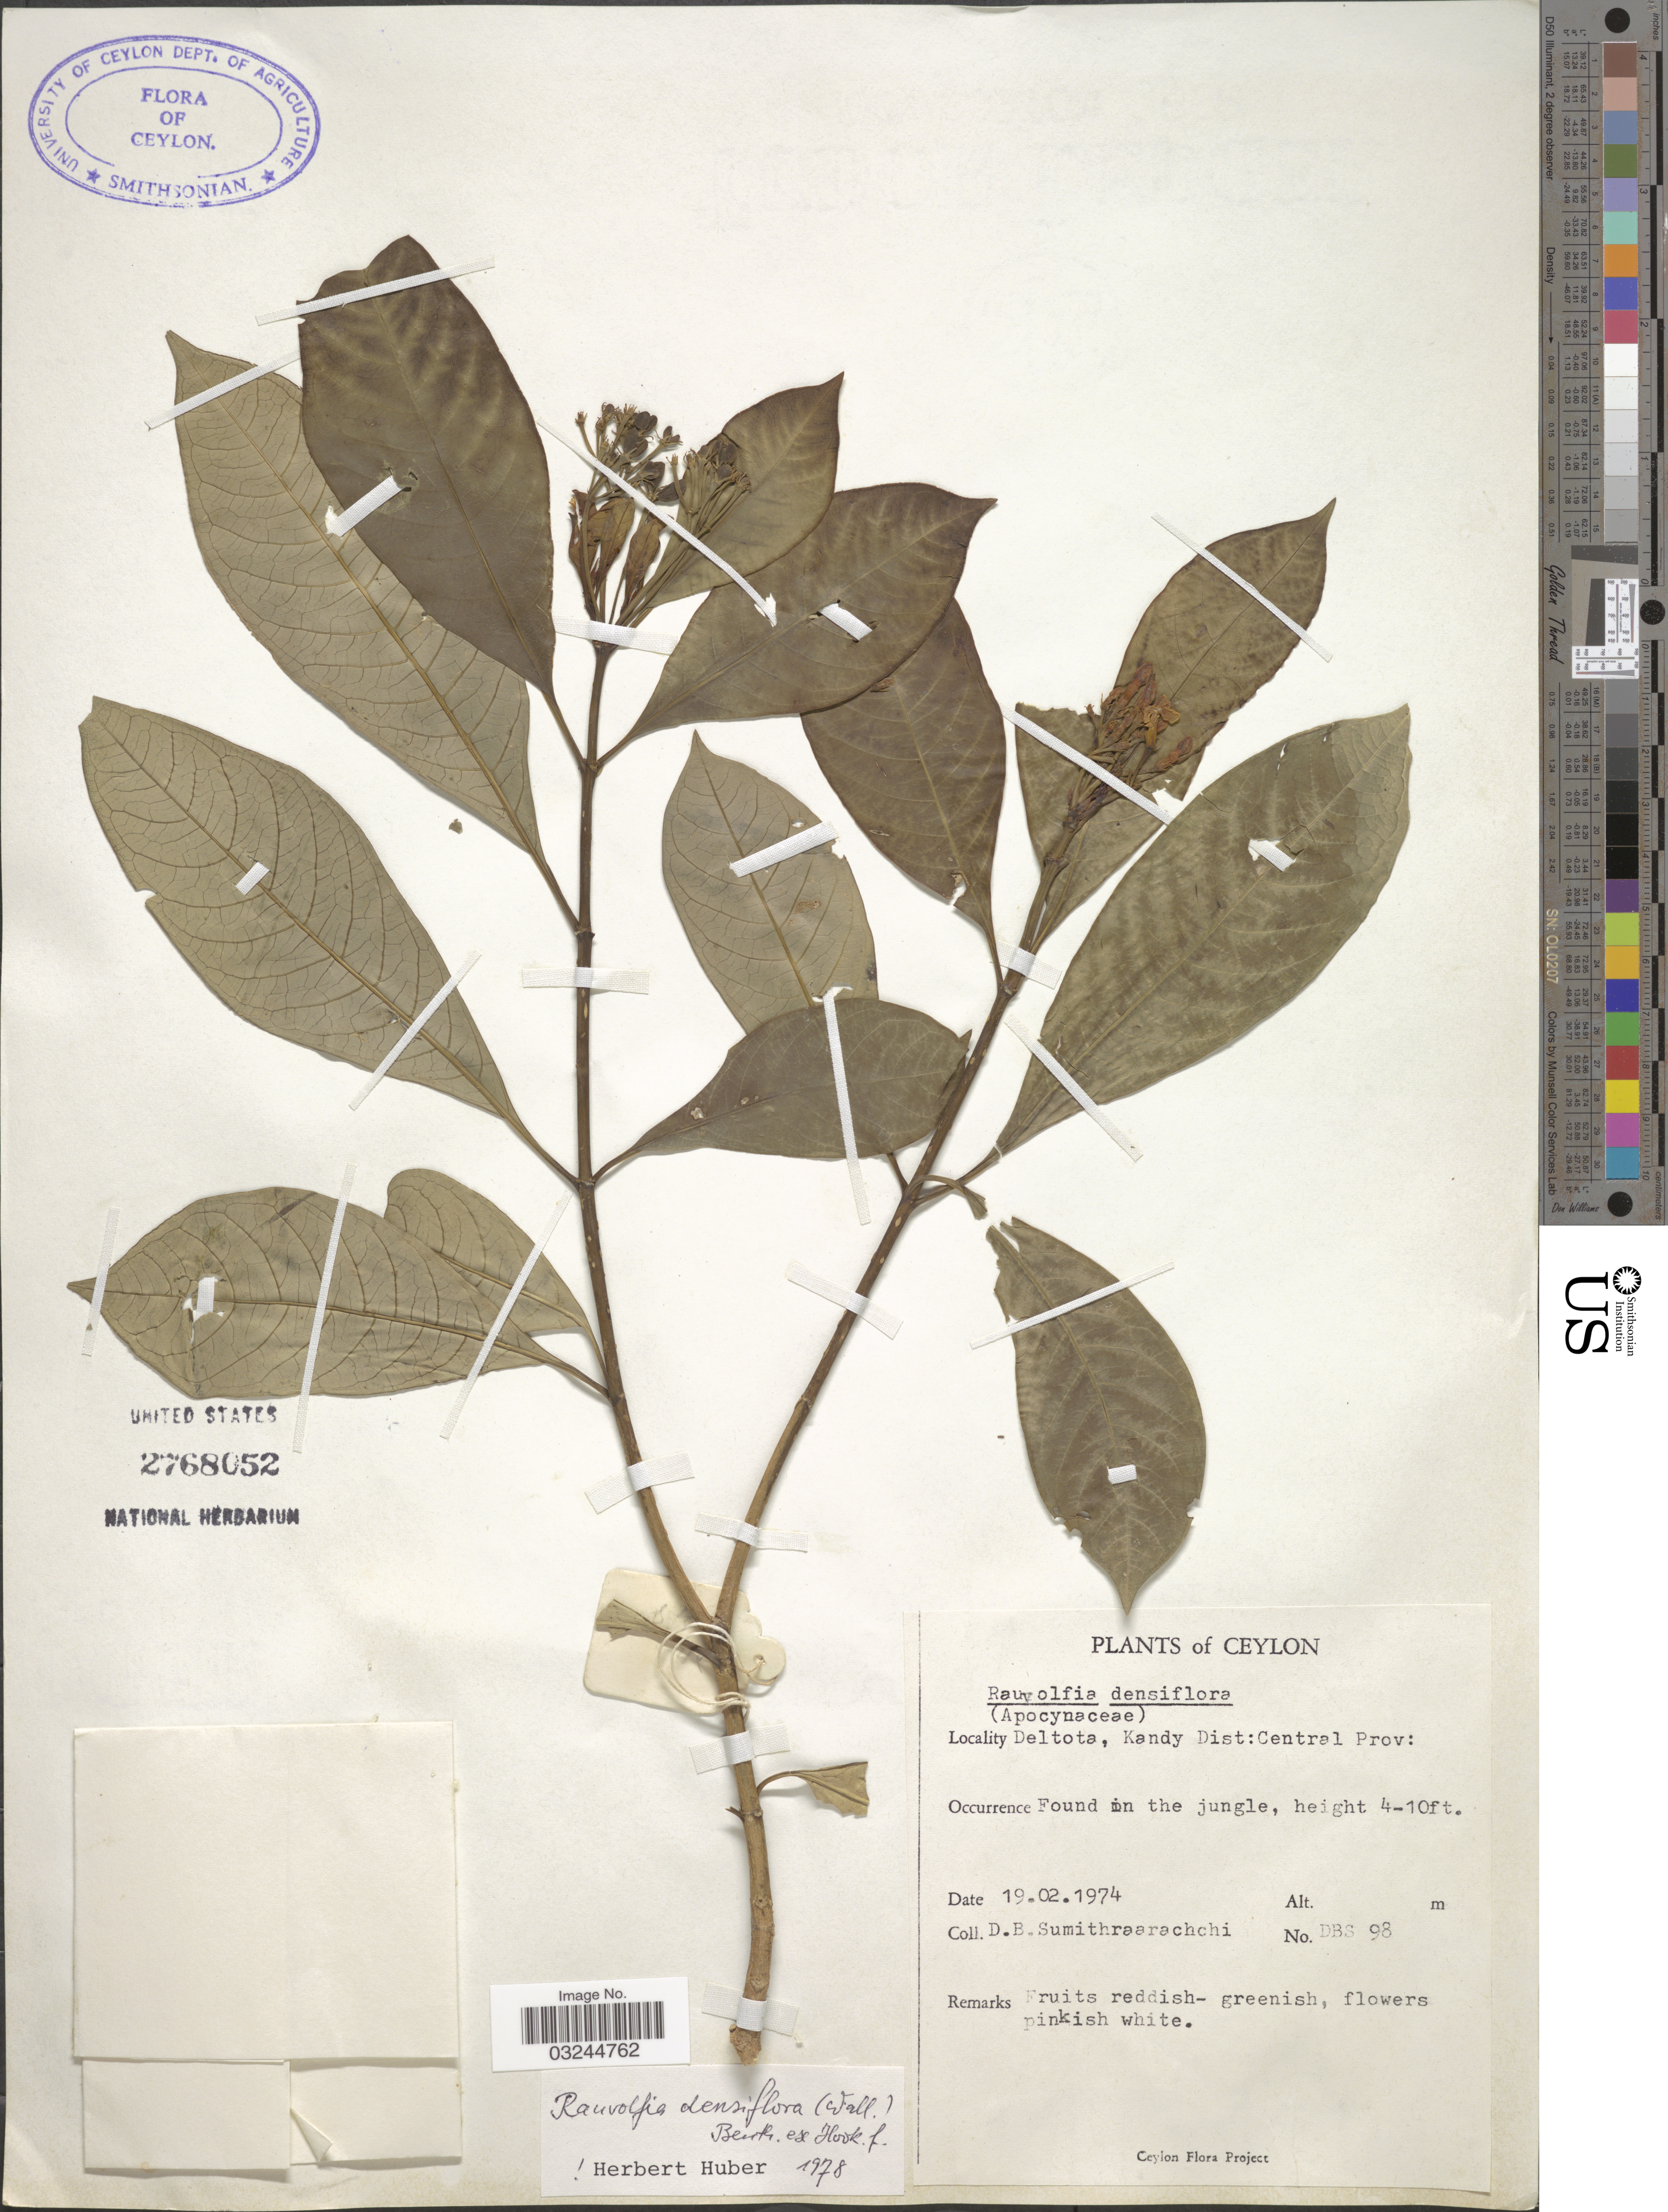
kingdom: Plantae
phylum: Tracheophyta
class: Magnoliopsida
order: Gentianales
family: Apocynaceae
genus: Rauvolfia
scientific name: Rauvolfia densiflora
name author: (Wall.) Benth. ex Hook. f.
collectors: D. B. Sumithraarachchi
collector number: DBS 98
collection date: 1974-02-19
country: Sri Lanka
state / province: Central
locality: Ceylon. Deltota, Kandy Dist. Found in the jungle.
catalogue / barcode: US 2768052